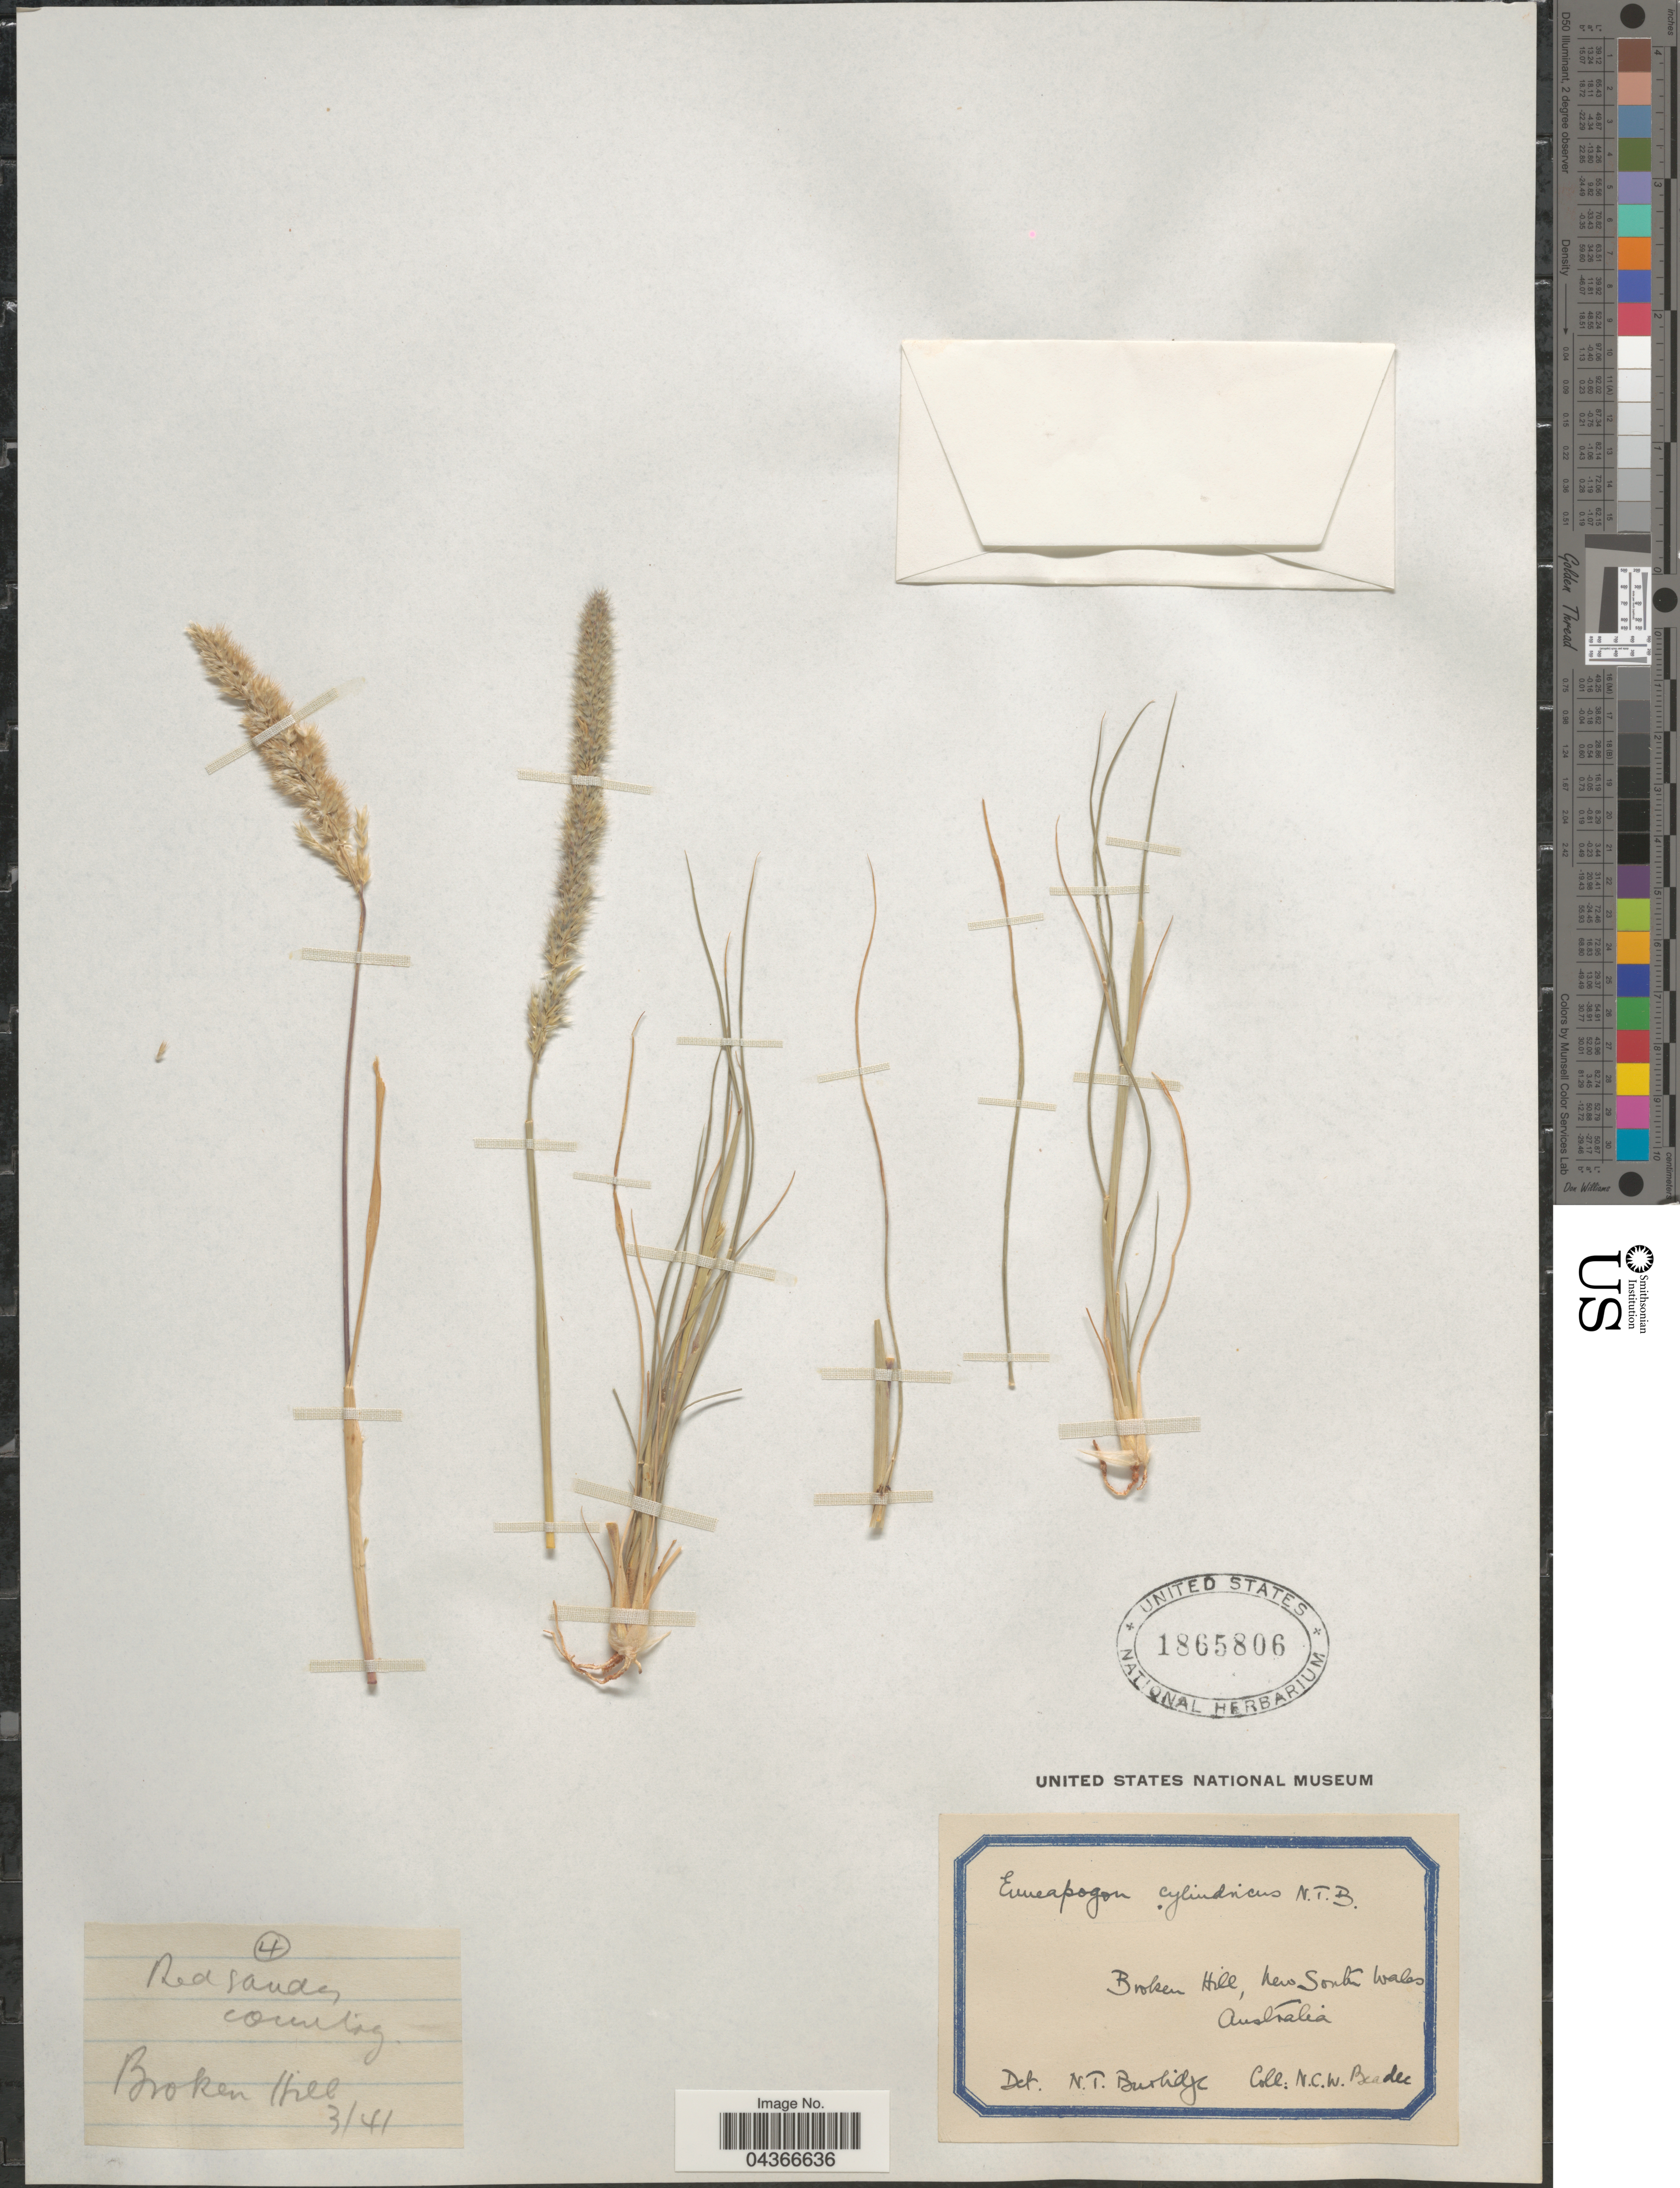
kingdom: Plantae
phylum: Tracheophyta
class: Liliopsida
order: Poales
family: Poaceae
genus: Enneapogon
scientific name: Enneapogon cylindricus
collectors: N. Beadle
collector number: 4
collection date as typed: Transcribed d/m/y: /3/41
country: Australia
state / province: New South Wales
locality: Broken Hill.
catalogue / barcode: US 1865806